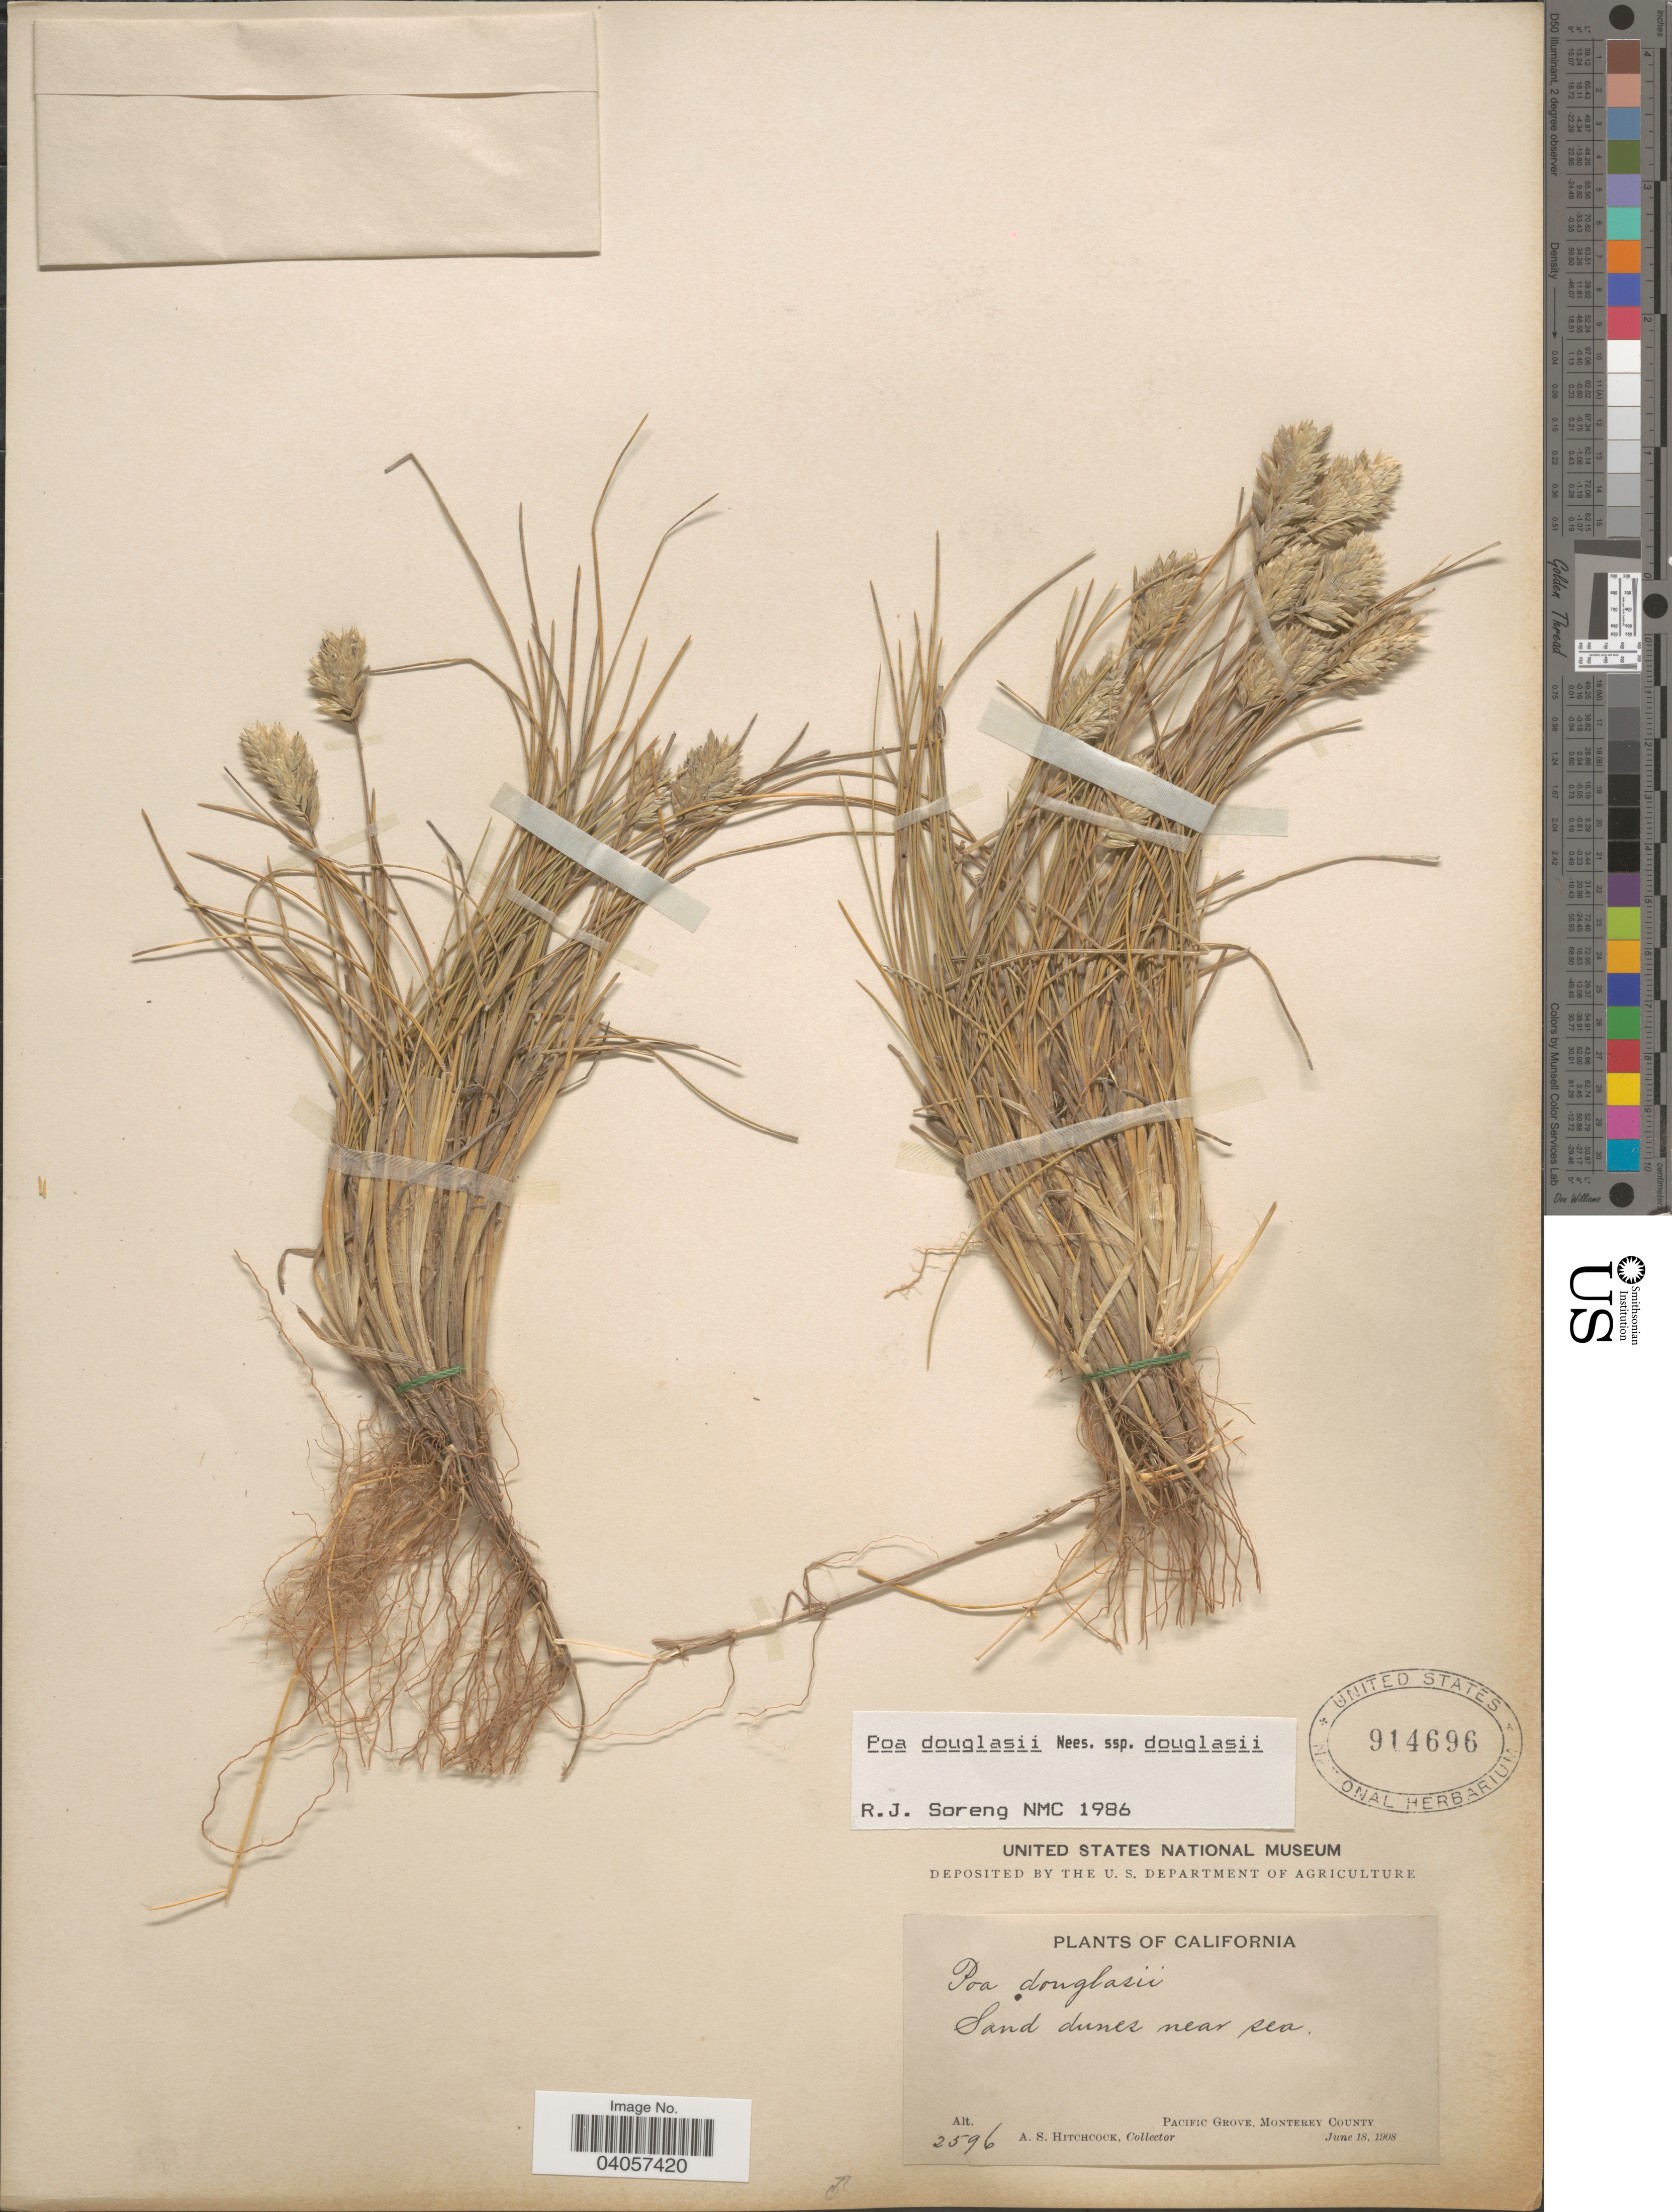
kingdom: Plantae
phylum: Tracheophyta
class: Liliopsida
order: Poales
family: Poaceae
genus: Poa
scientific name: Poa douglasii subsp. douglasii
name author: Nees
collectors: A. S. Hitchcock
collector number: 2596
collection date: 1908-06-18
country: United States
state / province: California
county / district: Monterey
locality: Sand dunes near sea. Pacific Grove Monterey County.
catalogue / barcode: US 914696